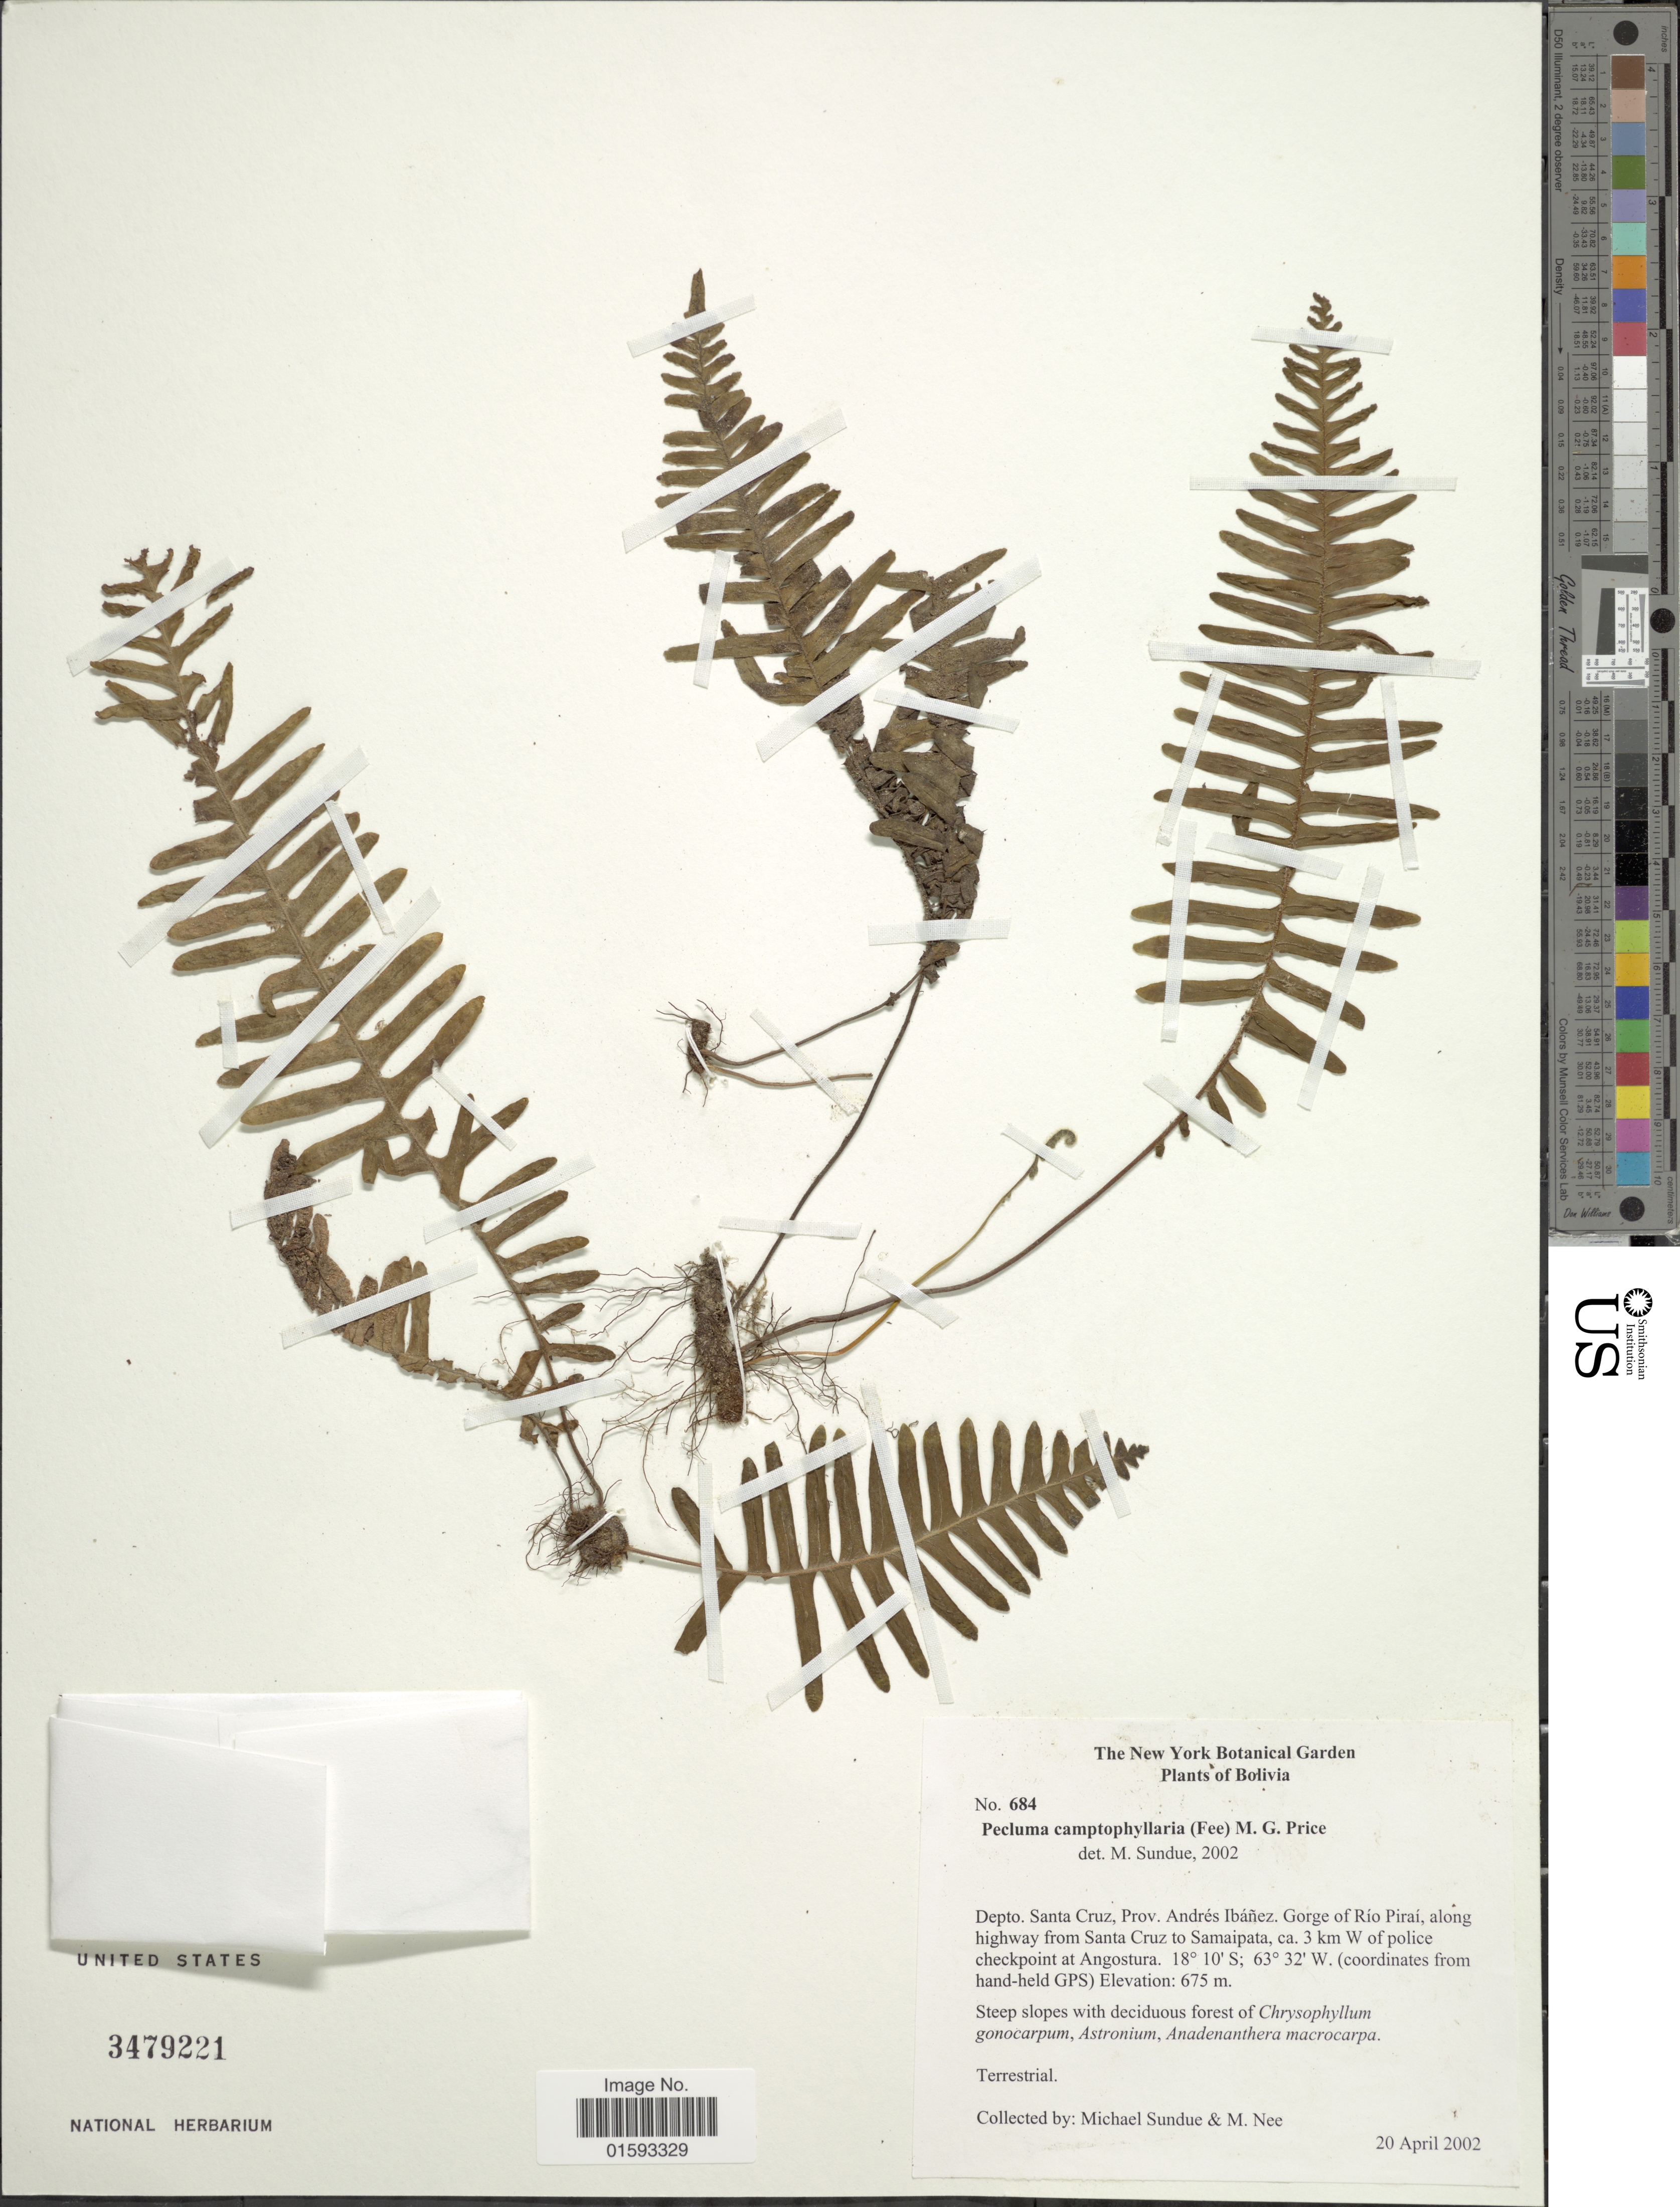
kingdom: Plantae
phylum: Tracheophyta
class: Polypodiopsida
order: Polypodiales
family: Polypodiaceae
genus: Pecluma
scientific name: Pecluma camptophyllaria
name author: (Fée) M.G. Price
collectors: M. Sundue & M. Nee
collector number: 684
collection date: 2002-04-20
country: Bolivia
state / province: Santa Cruz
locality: Prov. Andres Ibanez. Gorge of Rio Pirai, along highway from Santa Cruz to Samaipata, ca. 3 km. W of police checkpoint at Angostura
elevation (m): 675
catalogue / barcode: US 3479221